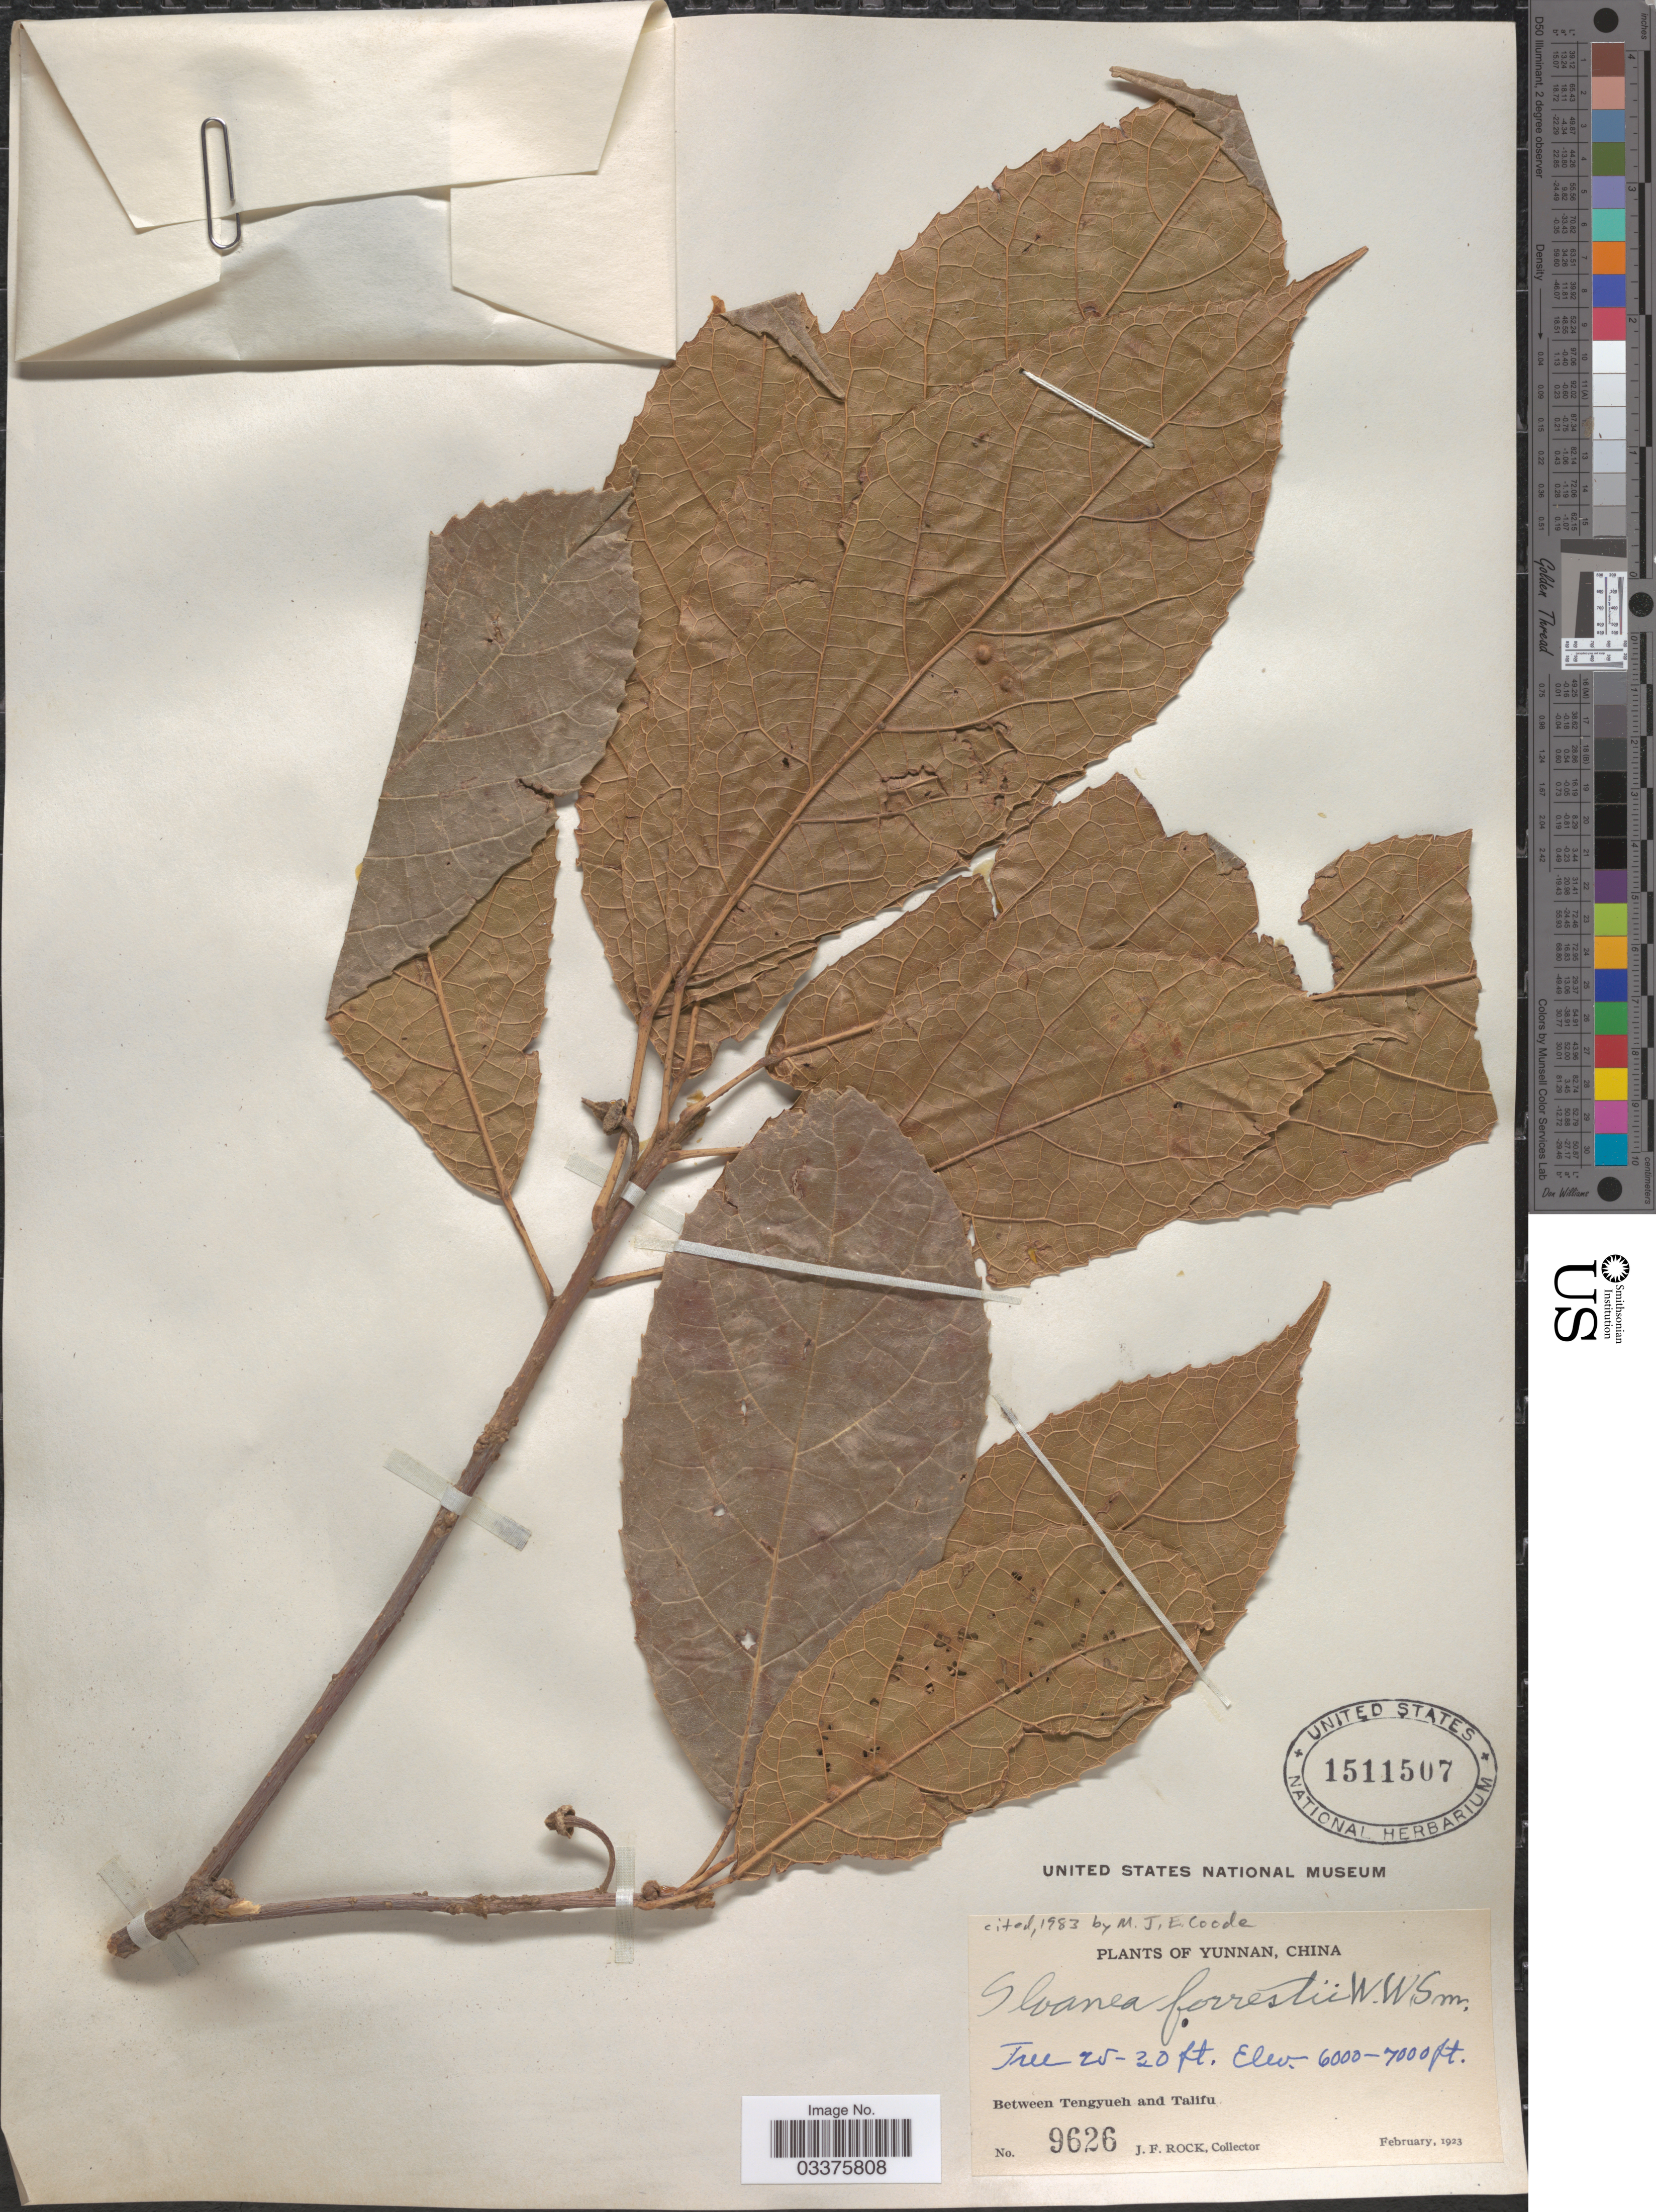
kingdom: Plantae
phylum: Tracheophyta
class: Magnoliopsida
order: Oxalidales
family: Elaeocarpaceae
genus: Sloanea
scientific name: Sloanea forrestii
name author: W.W. Sm.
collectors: J. Rock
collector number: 9626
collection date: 1923-02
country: China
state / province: Yunnan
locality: Between Tengyueh and Talifu.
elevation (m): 1829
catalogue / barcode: US 1511507